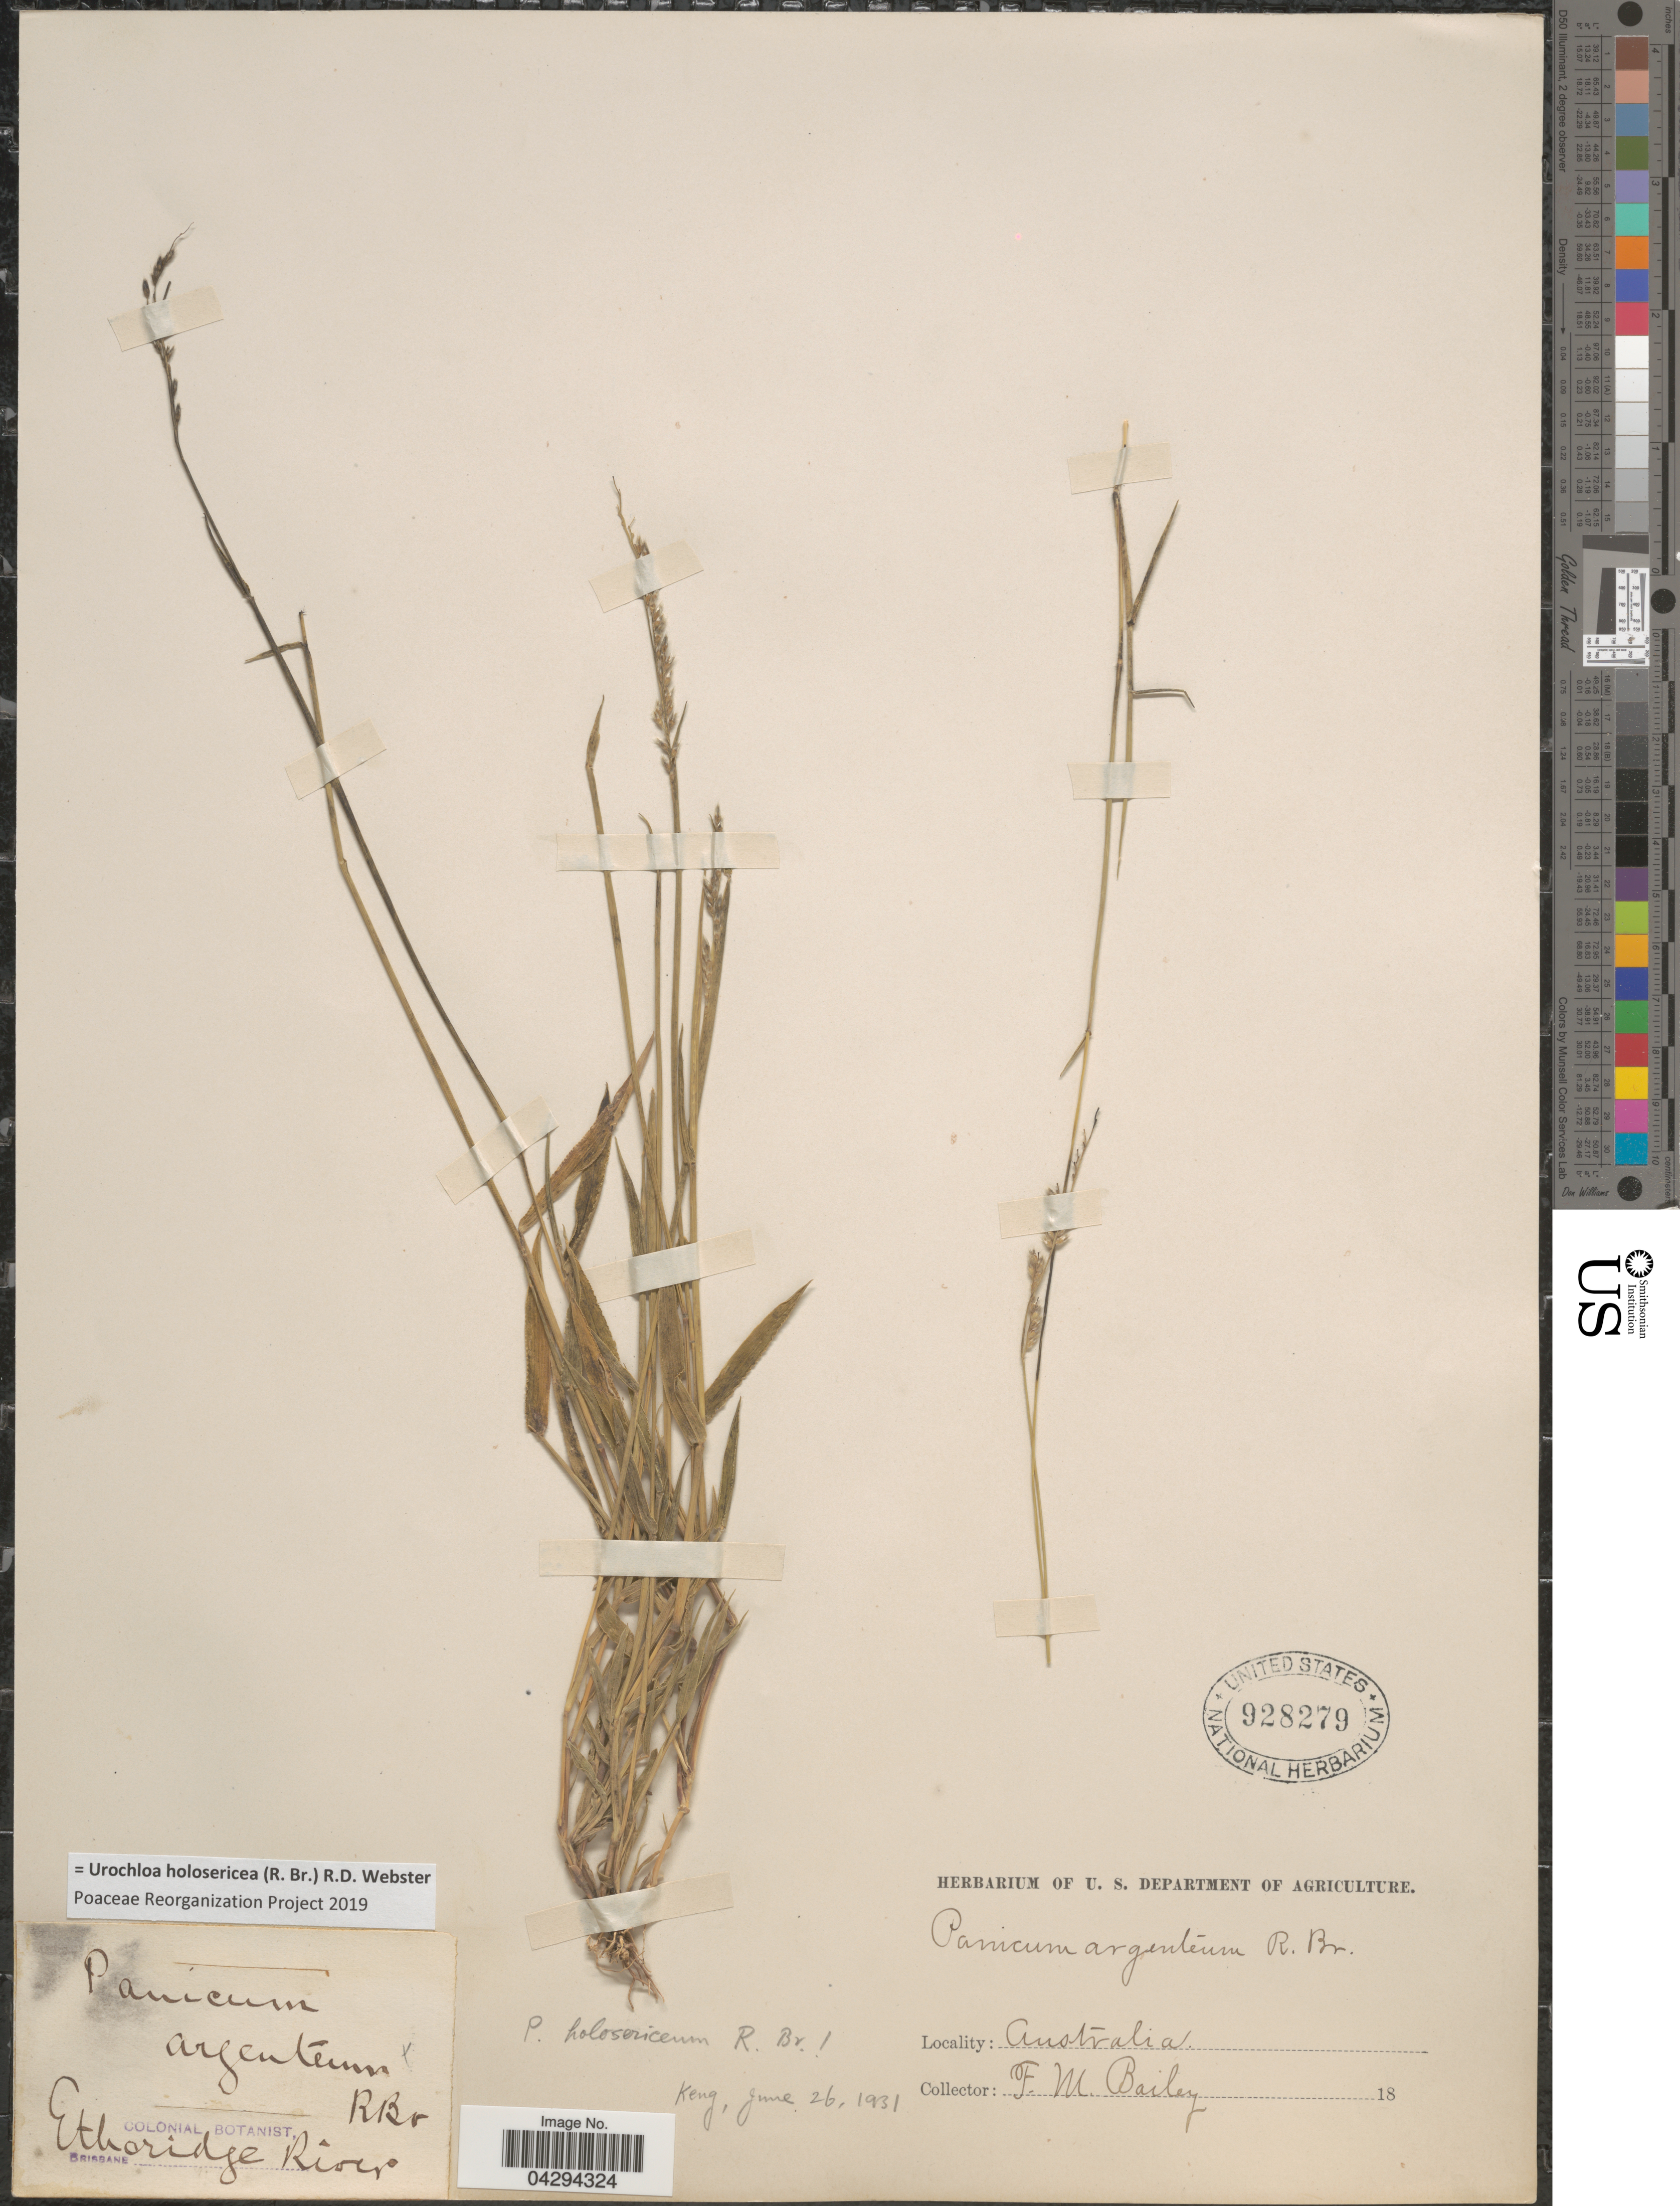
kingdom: Plantae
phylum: Tracheophyta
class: Liliopsida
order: Poales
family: Poaceae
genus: Urochloa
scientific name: Urochloa holosericea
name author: (R. Br.) R.D. Webster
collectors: F. M. Bailey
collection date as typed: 18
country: Australia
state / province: Queensland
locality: Etheridge River.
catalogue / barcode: US 928279